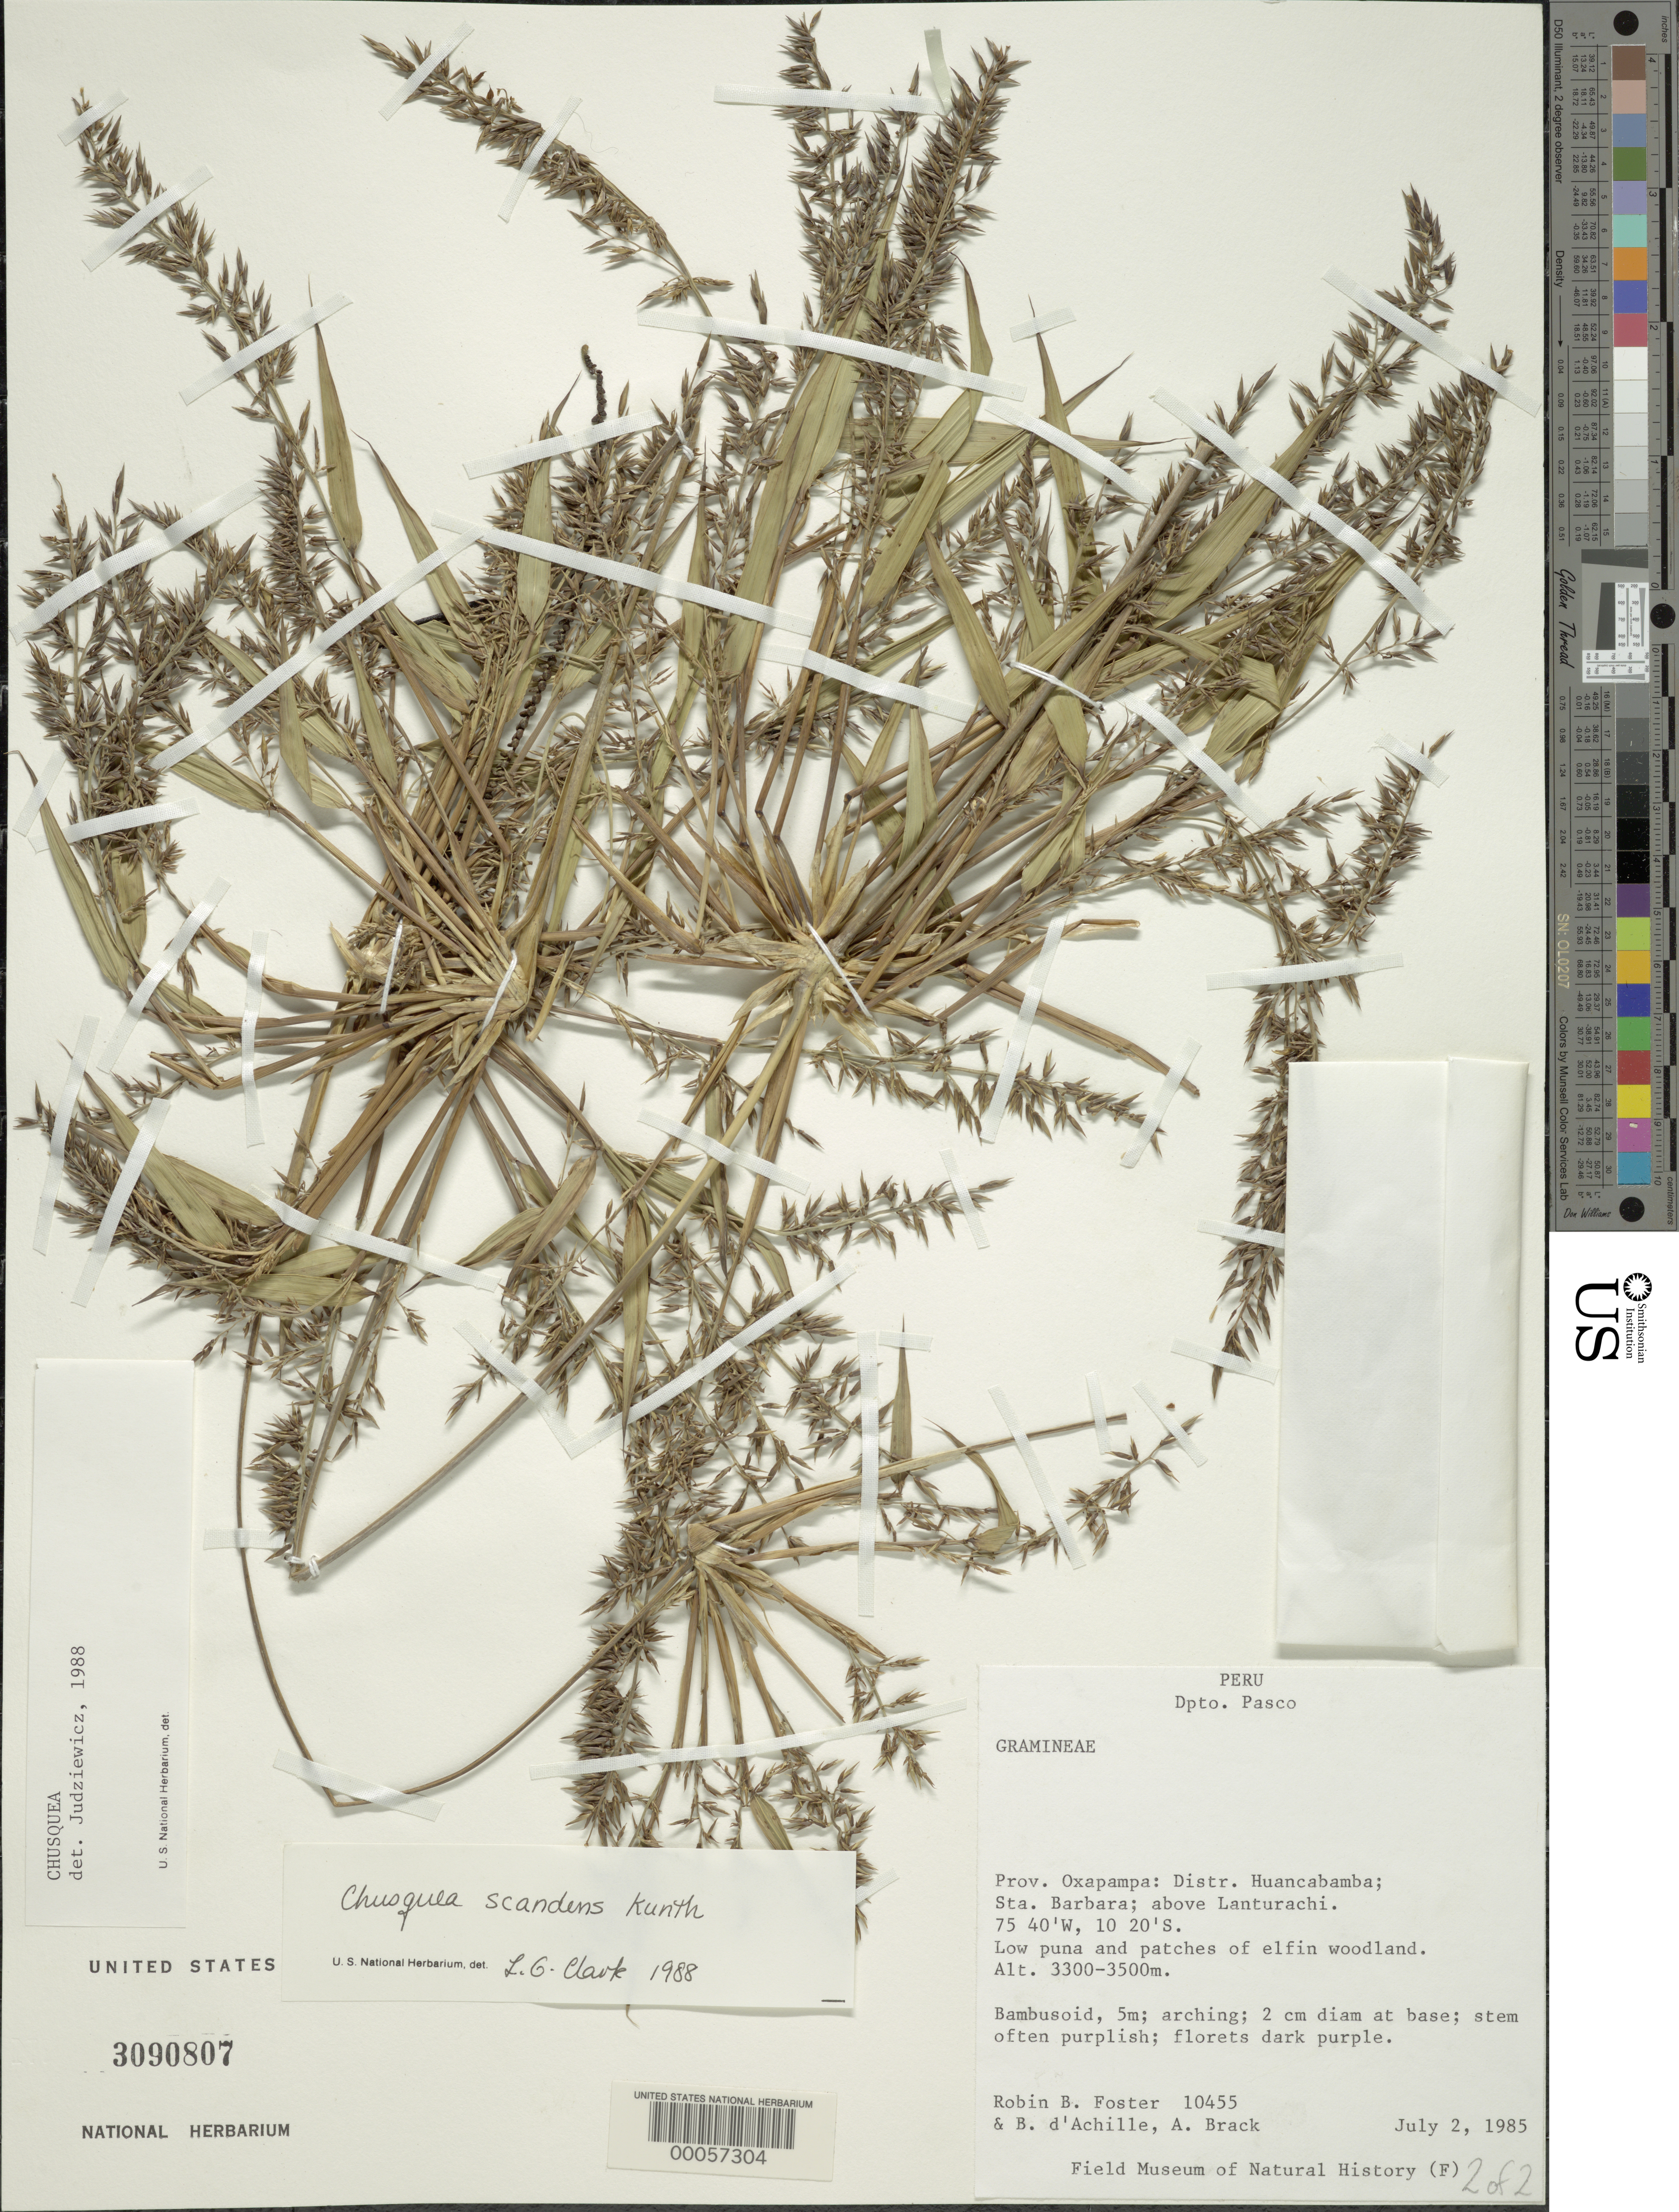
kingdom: Plantae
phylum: Tracheophyta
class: Liliopsida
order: Poales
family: Poaceae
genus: Chusquea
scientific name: Chusquea scandens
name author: Kunth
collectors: R. B. Foster, B. D'achille & A. Brack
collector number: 10455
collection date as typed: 02 Jul 1985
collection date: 1985-07-02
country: Peru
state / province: Pasco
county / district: Oxapampa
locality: Distr. huancabamba; santa barbara, above lanturachi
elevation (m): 3300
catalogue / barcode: US 3090807